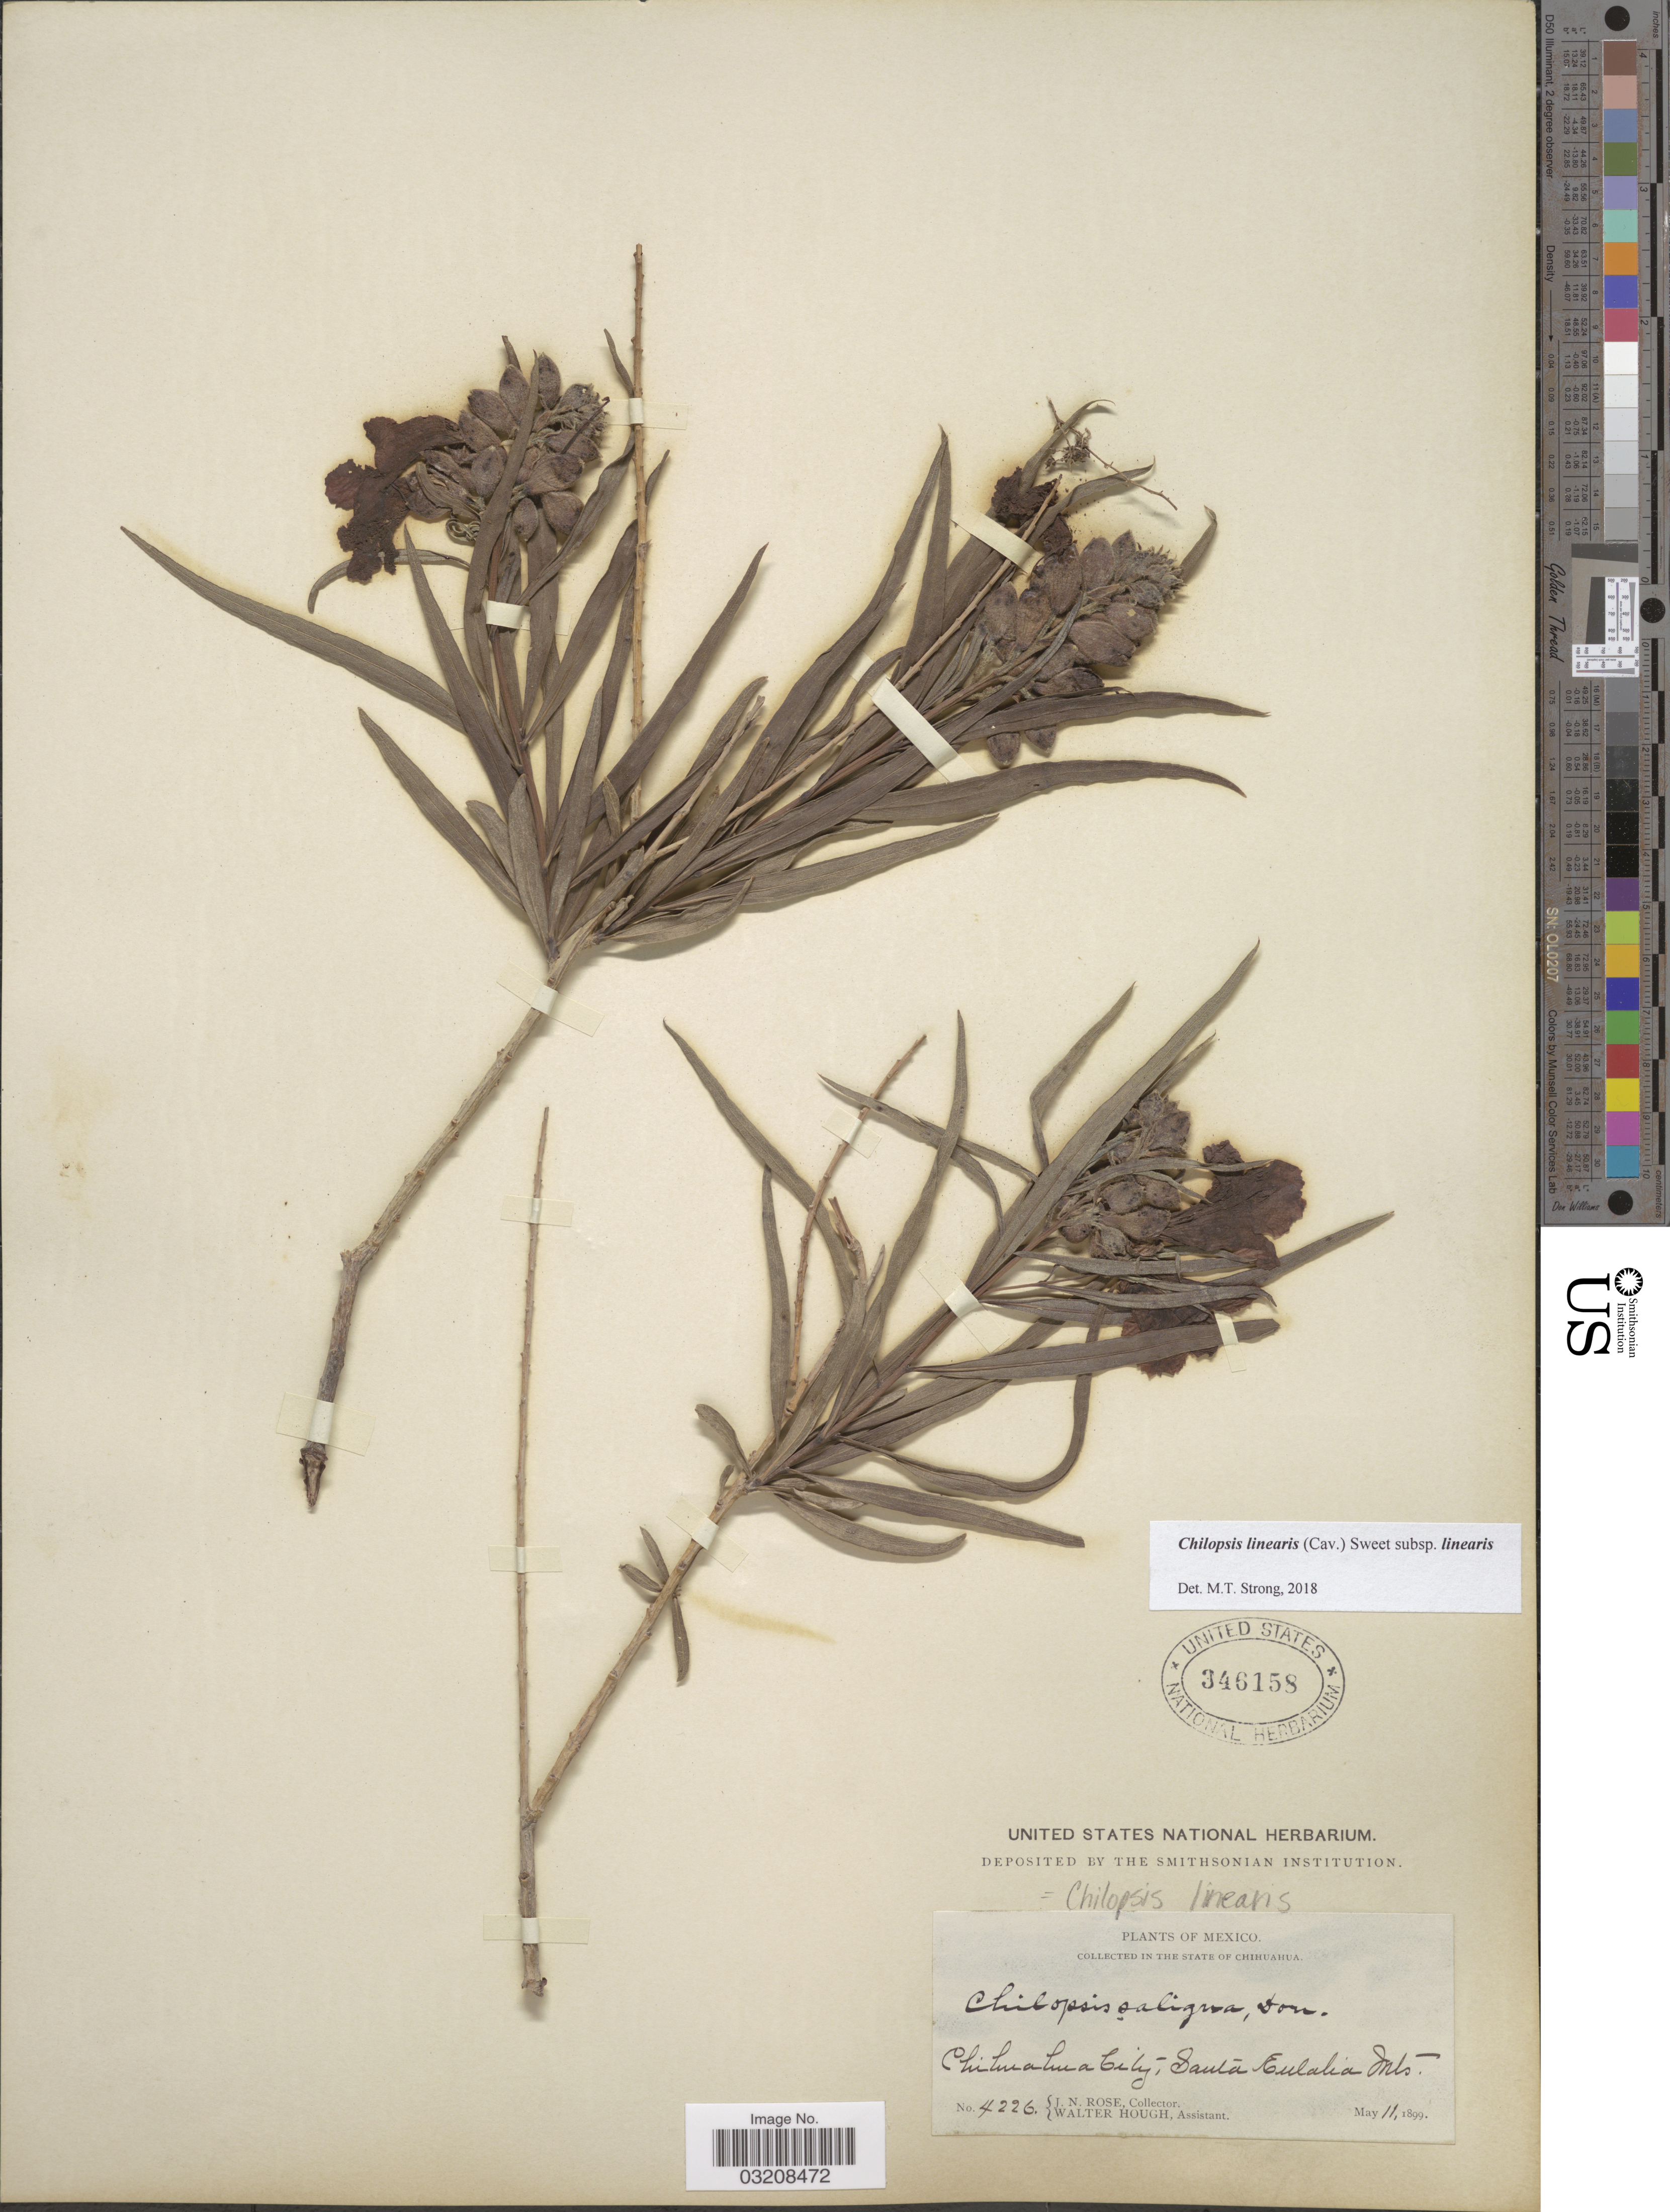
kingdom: Plantae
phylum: Tracheophyta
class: Magnoliopsida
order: Lamiales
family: Bignoniaceae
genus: Chilopsis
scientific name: Chilopsis linearis subsp. linearis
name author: (Cav.) Sweet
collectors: J. N. Rose & W. Hough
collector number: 4226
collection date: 1899-05-11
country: Mexico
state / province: Chihuahua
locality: Chihuahua City, Santa Eulalia Mts.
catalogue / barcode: US 346158